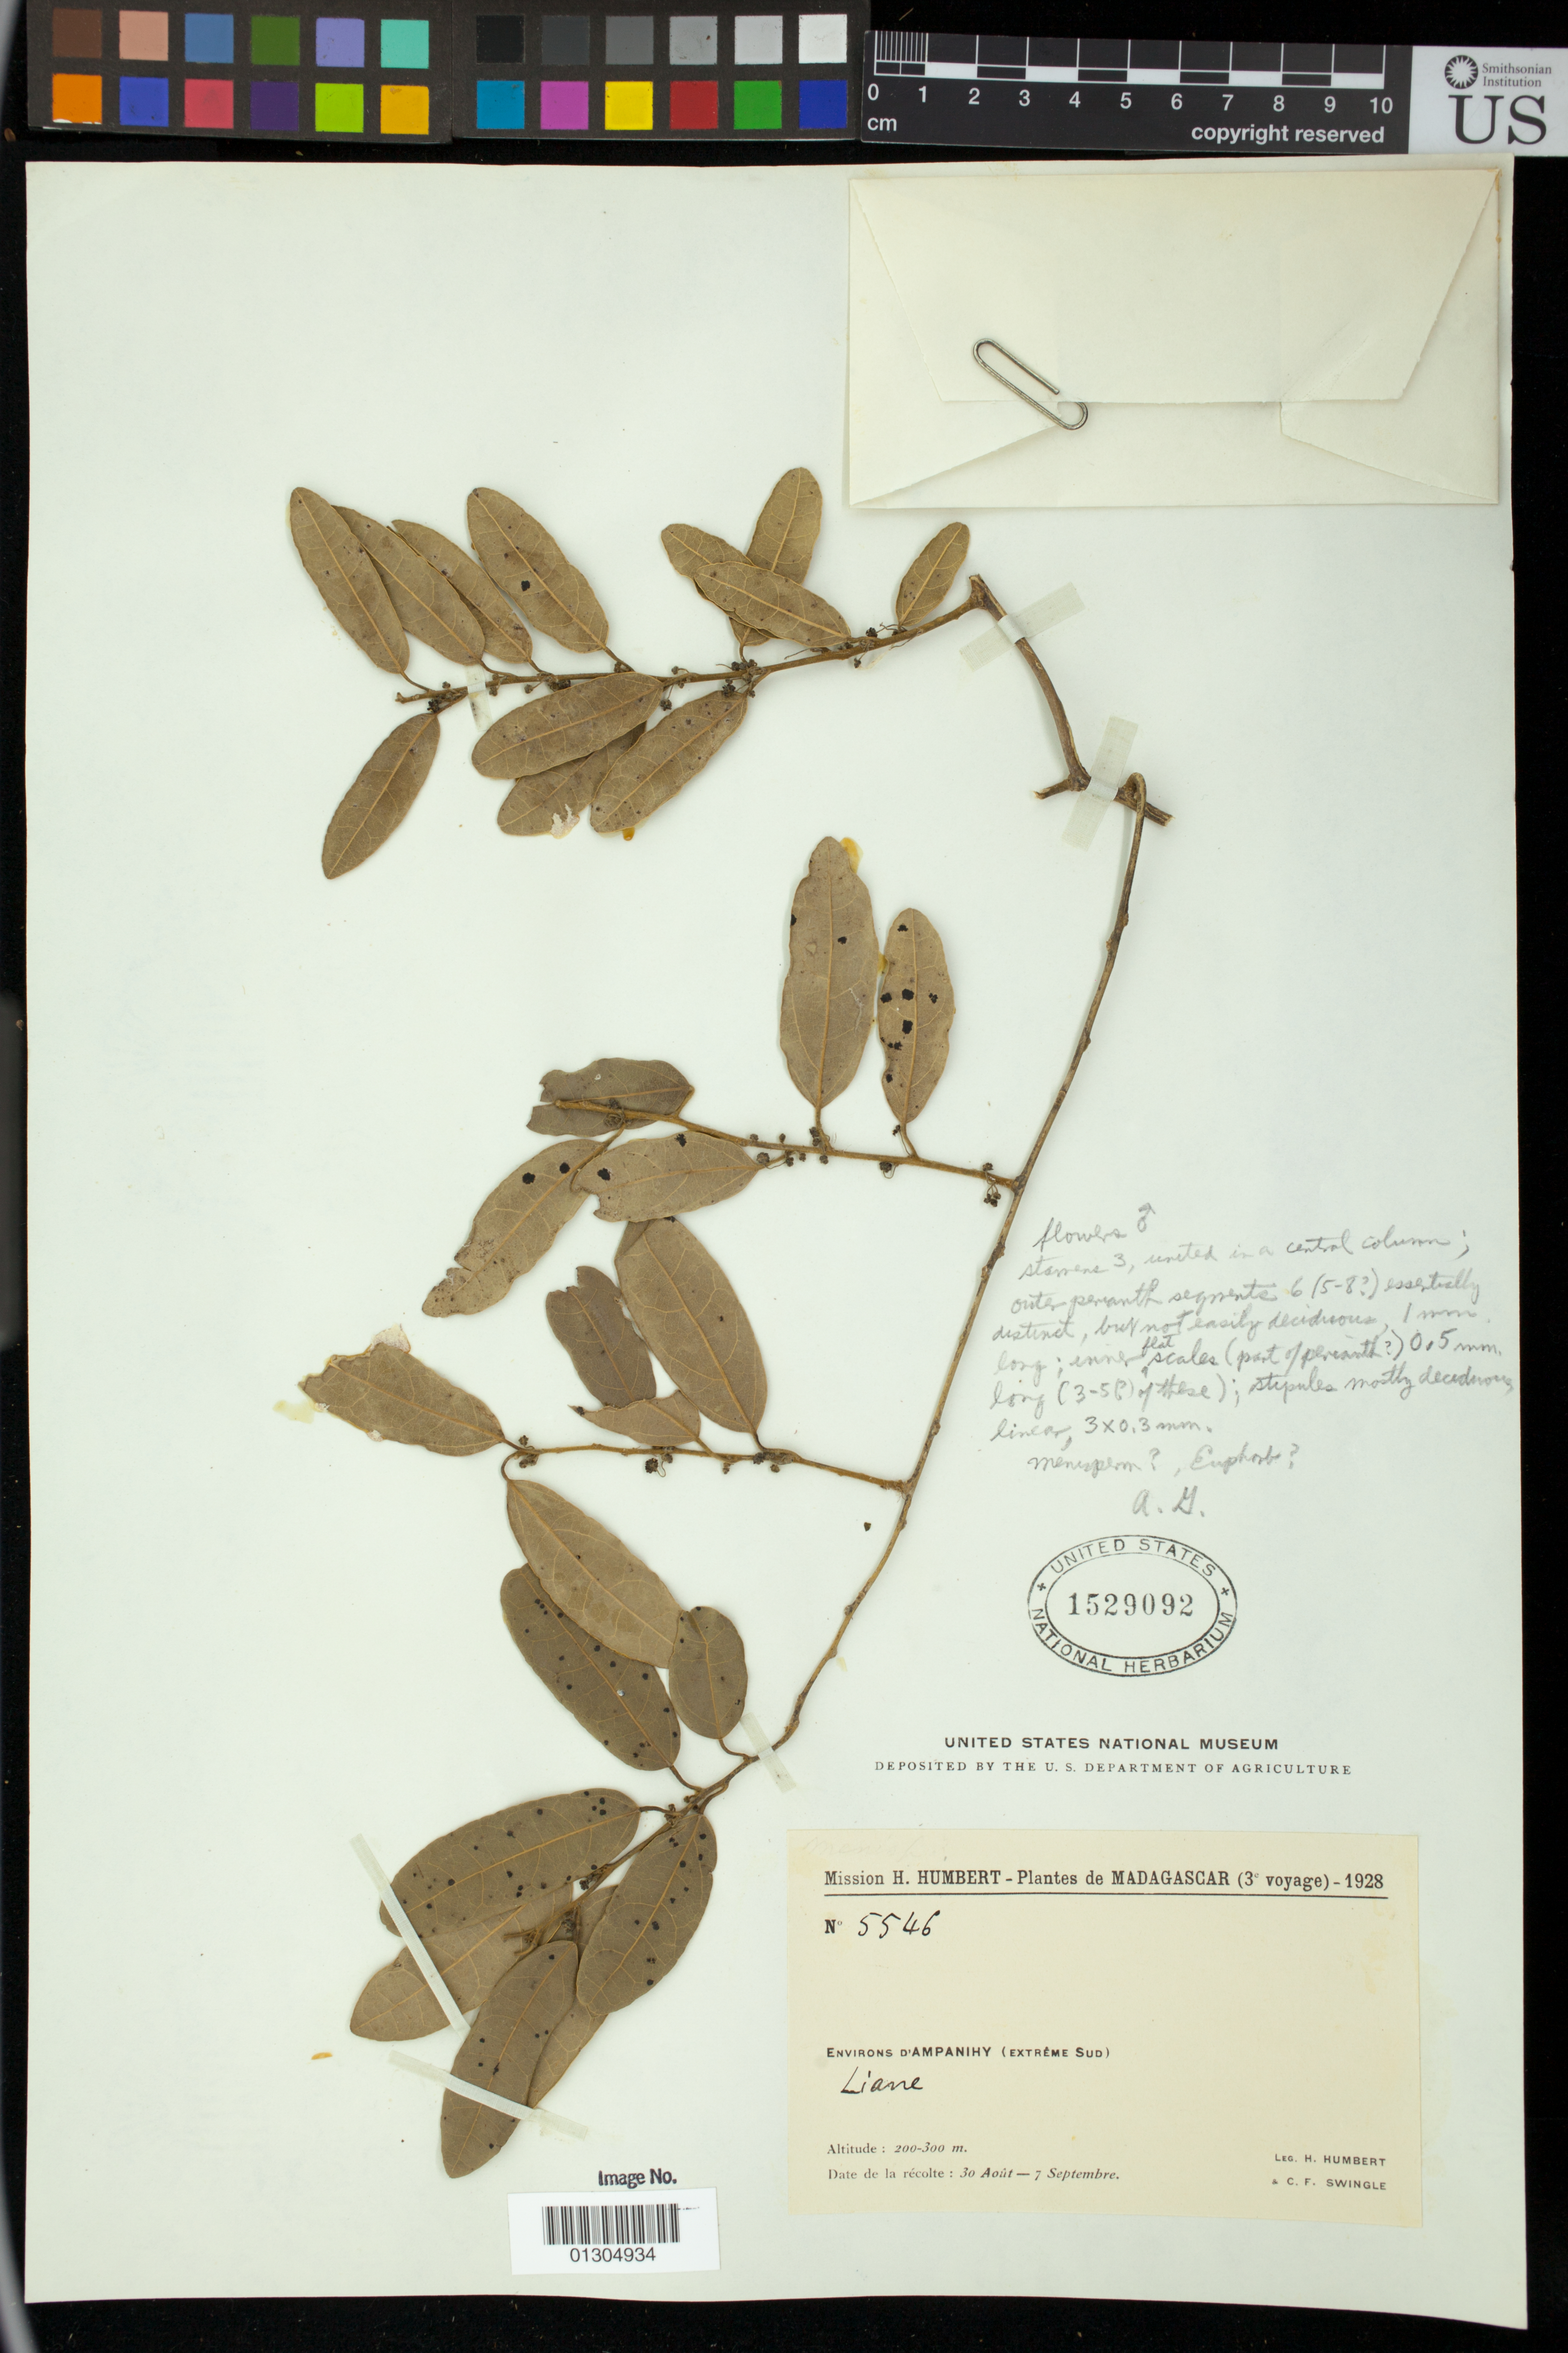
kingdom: Plantae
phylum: Tracheophyta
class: Magnoliopsida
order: Malpighiales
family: Euphorbiaceae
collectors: H. Humbert & C. Swingle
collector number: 5546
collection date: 1928-08-30/1928-09-07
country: Madagascar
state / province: Atsimo-Andrefana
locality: Environs D'Ampanihy (Extreme Sud)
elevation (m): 200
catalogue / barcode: US 1529092